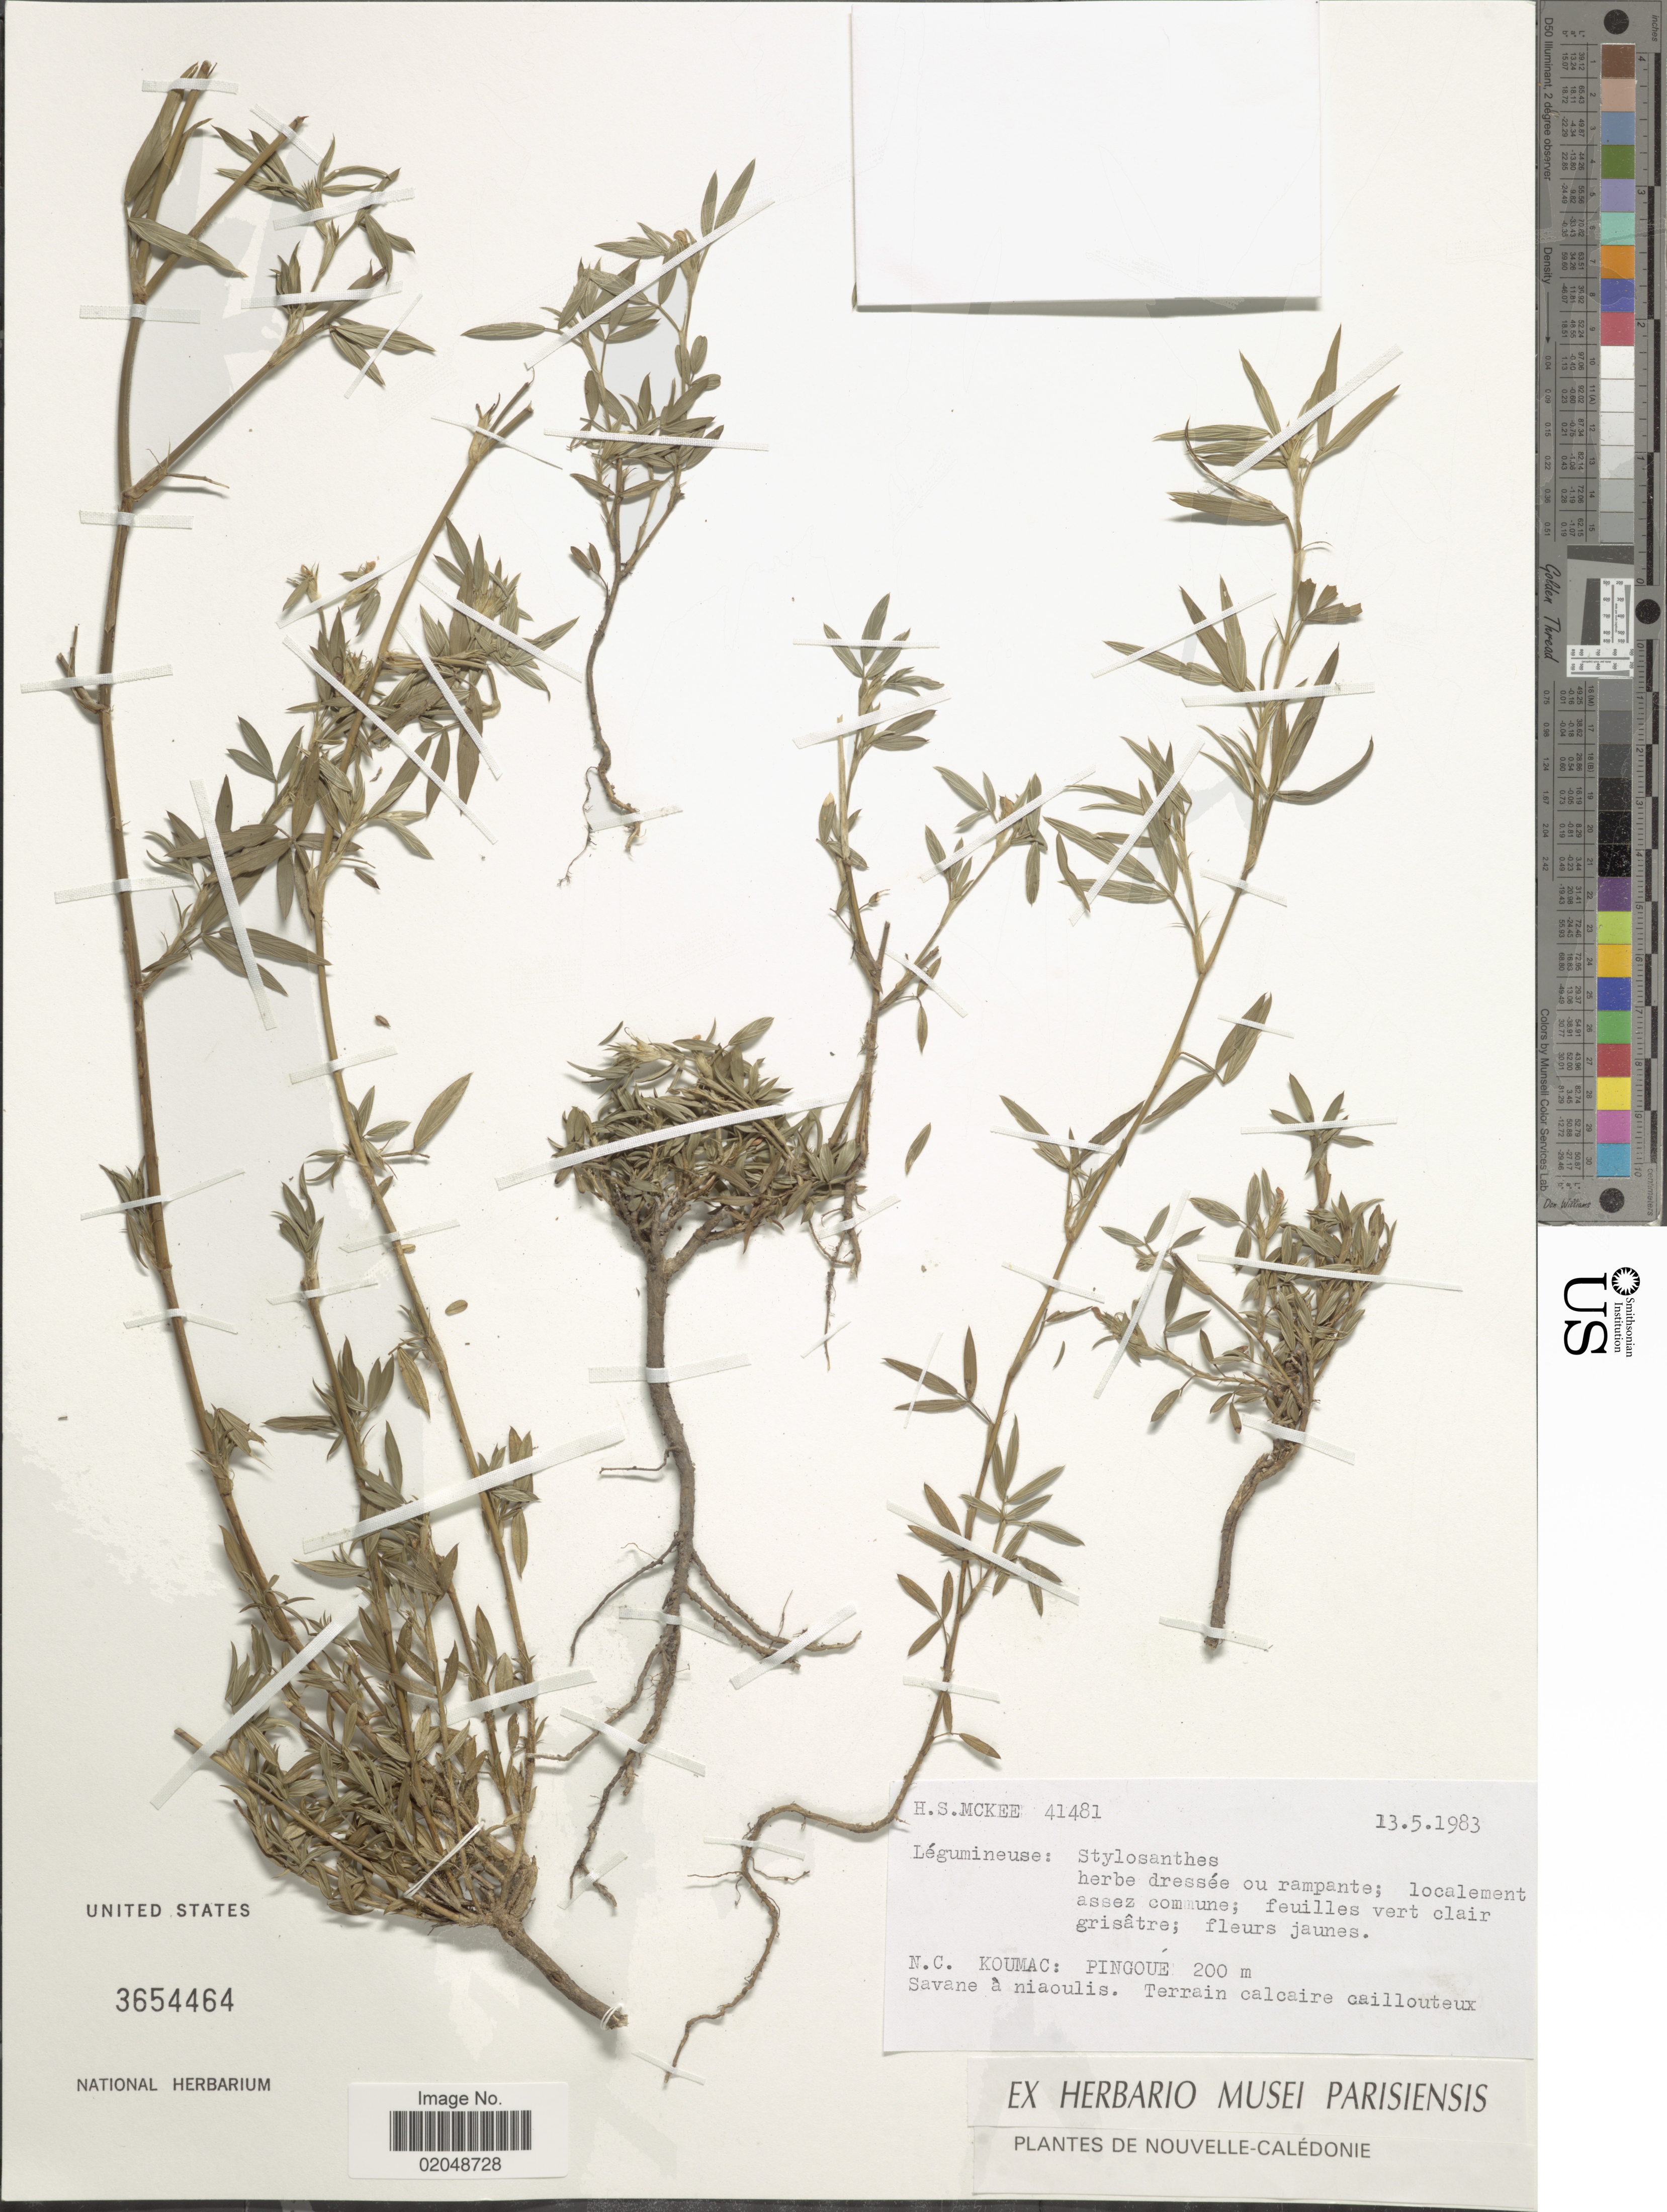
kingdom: Plantae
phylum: Tracheophyta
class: Magnoliopsida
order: Fabales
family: Fabaceae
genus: Stylosanthes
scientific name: Stylosanthes sp.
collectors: H. S. McKee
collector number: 41481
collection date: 1983-05-13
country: New Caledonia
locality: N.C. Koumac: Pingoue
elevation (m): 200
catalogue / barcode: US 3654464